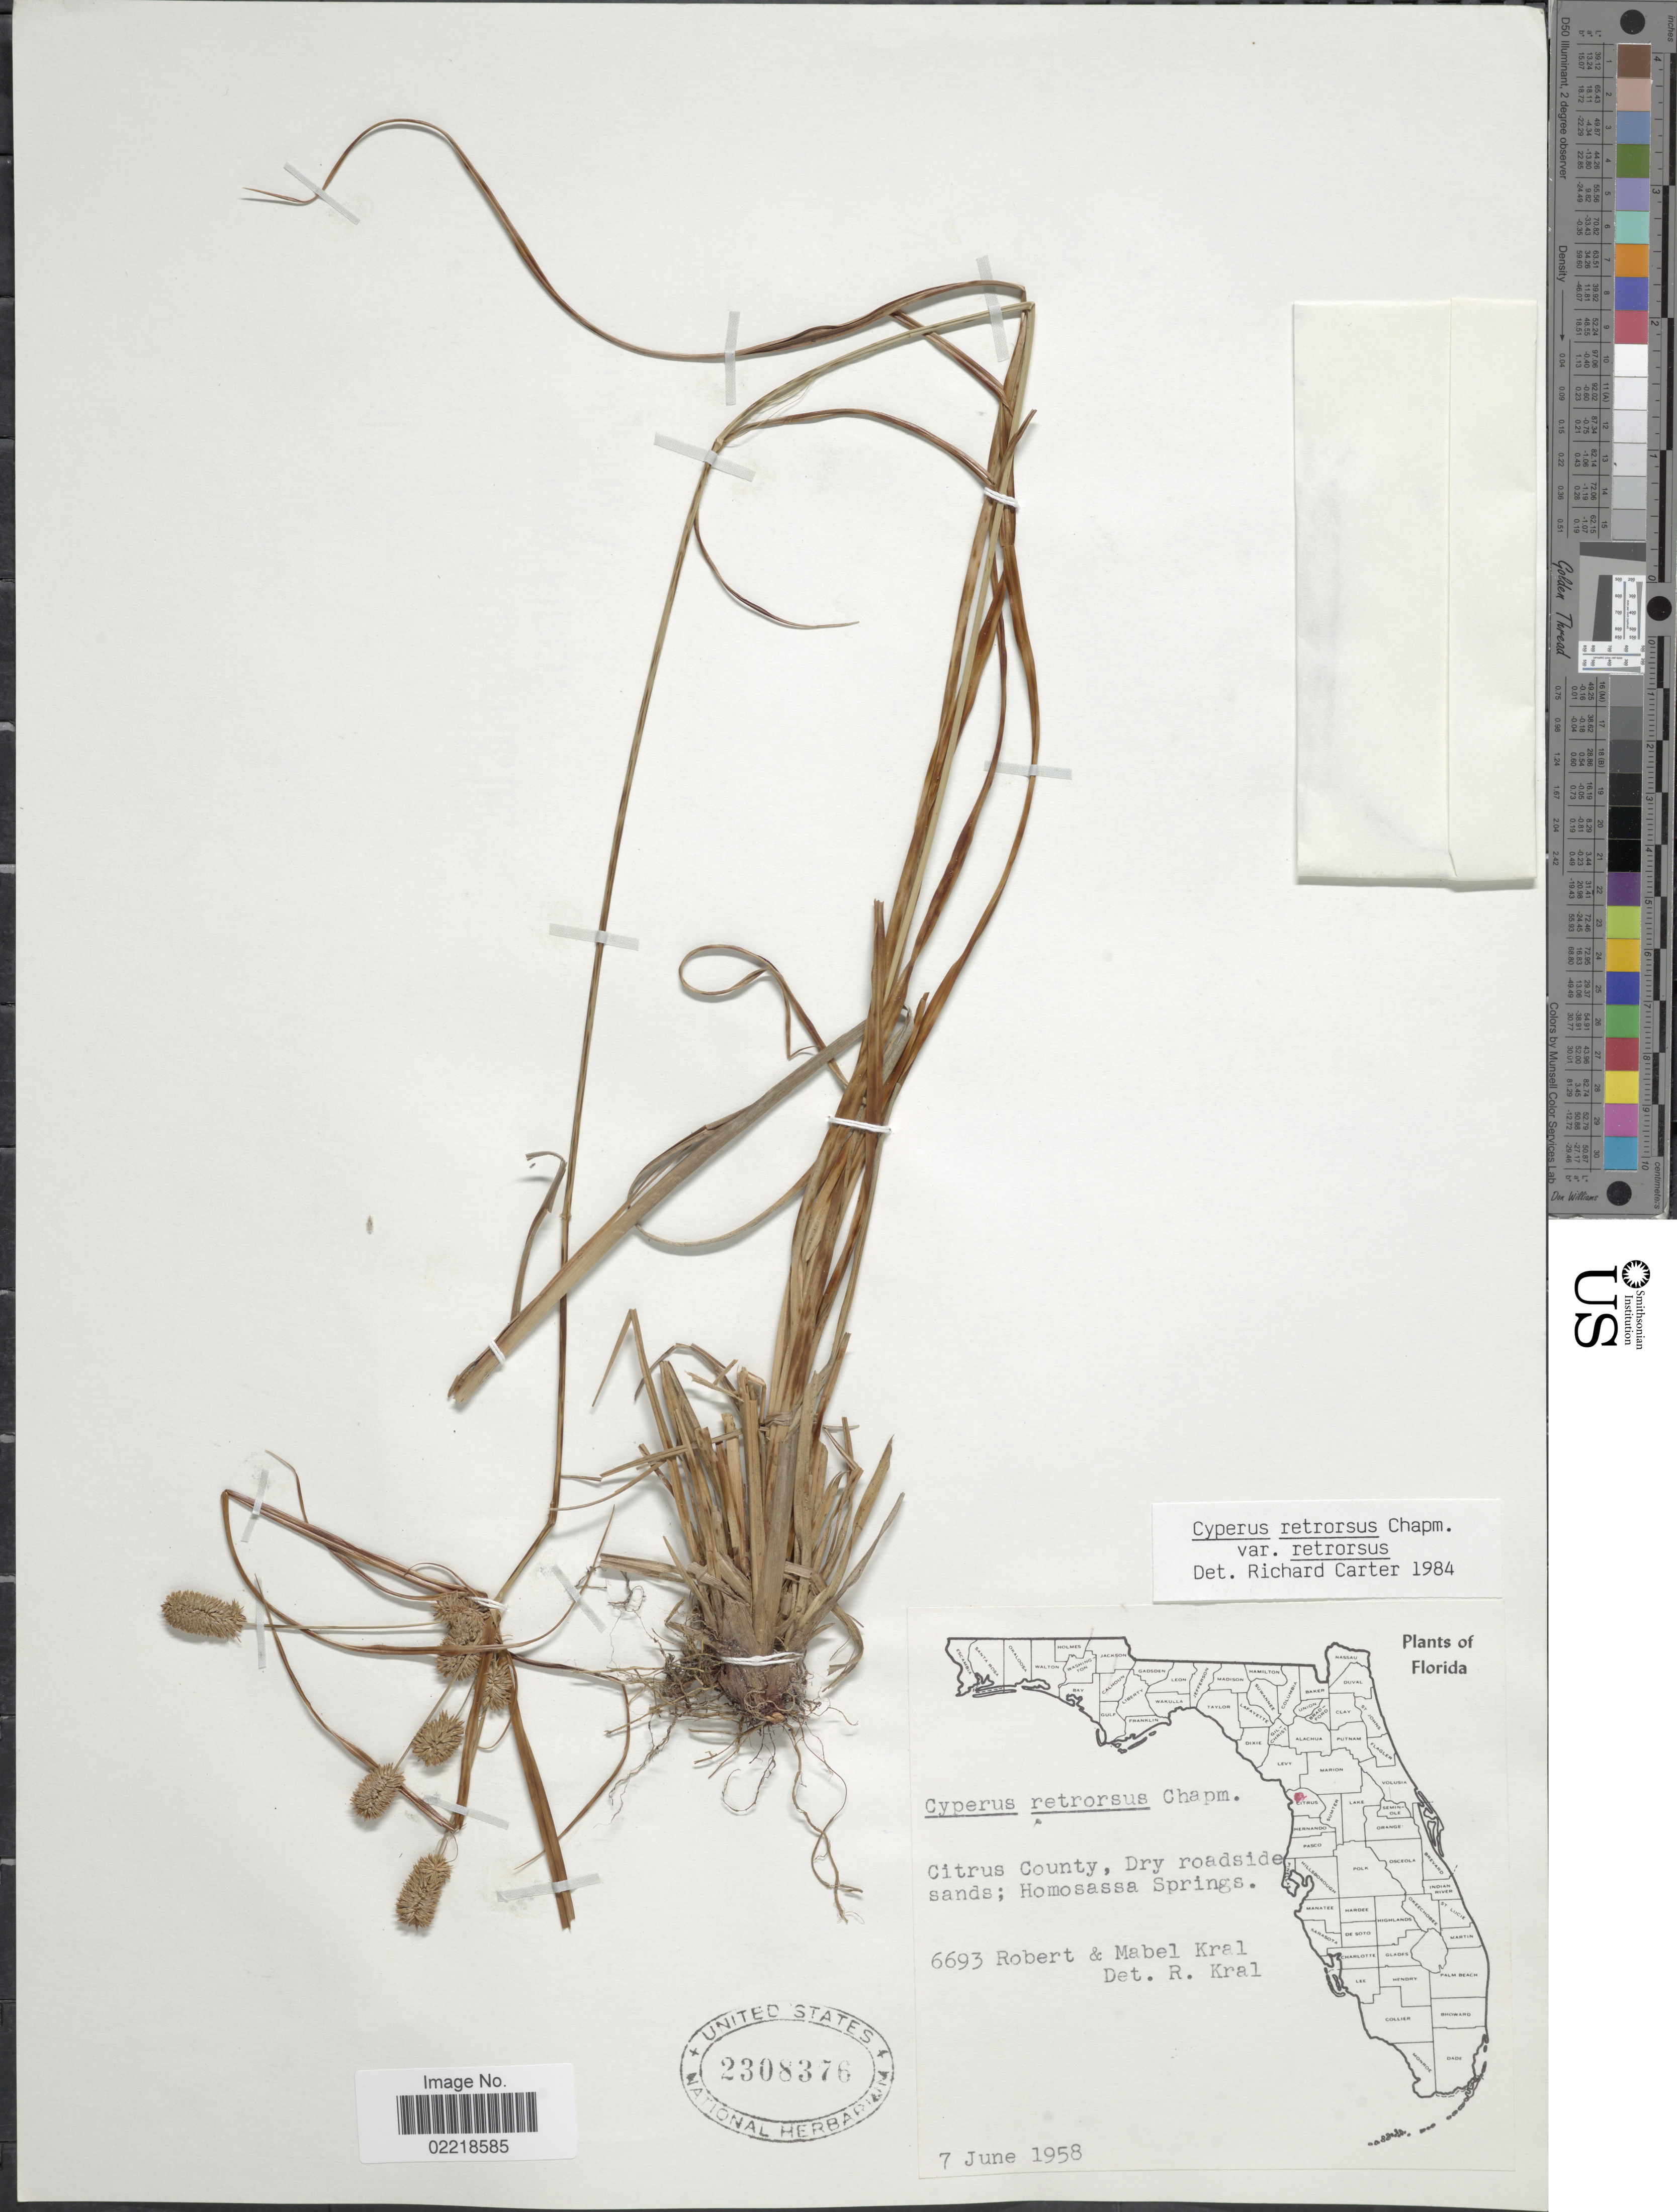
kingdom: Plantae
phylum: Tracheophyta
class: Liliopsida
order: Poales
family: Cyperaceae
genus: Cyperus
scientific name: Cyperus retrorsus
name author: Chapm.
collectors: R. Kral & M. Kral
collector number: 6693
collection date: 1958-06-07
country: United States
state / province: Florida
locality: Citrus County, dry roadside sands; Homosassa Springs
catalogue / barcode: US 2308376